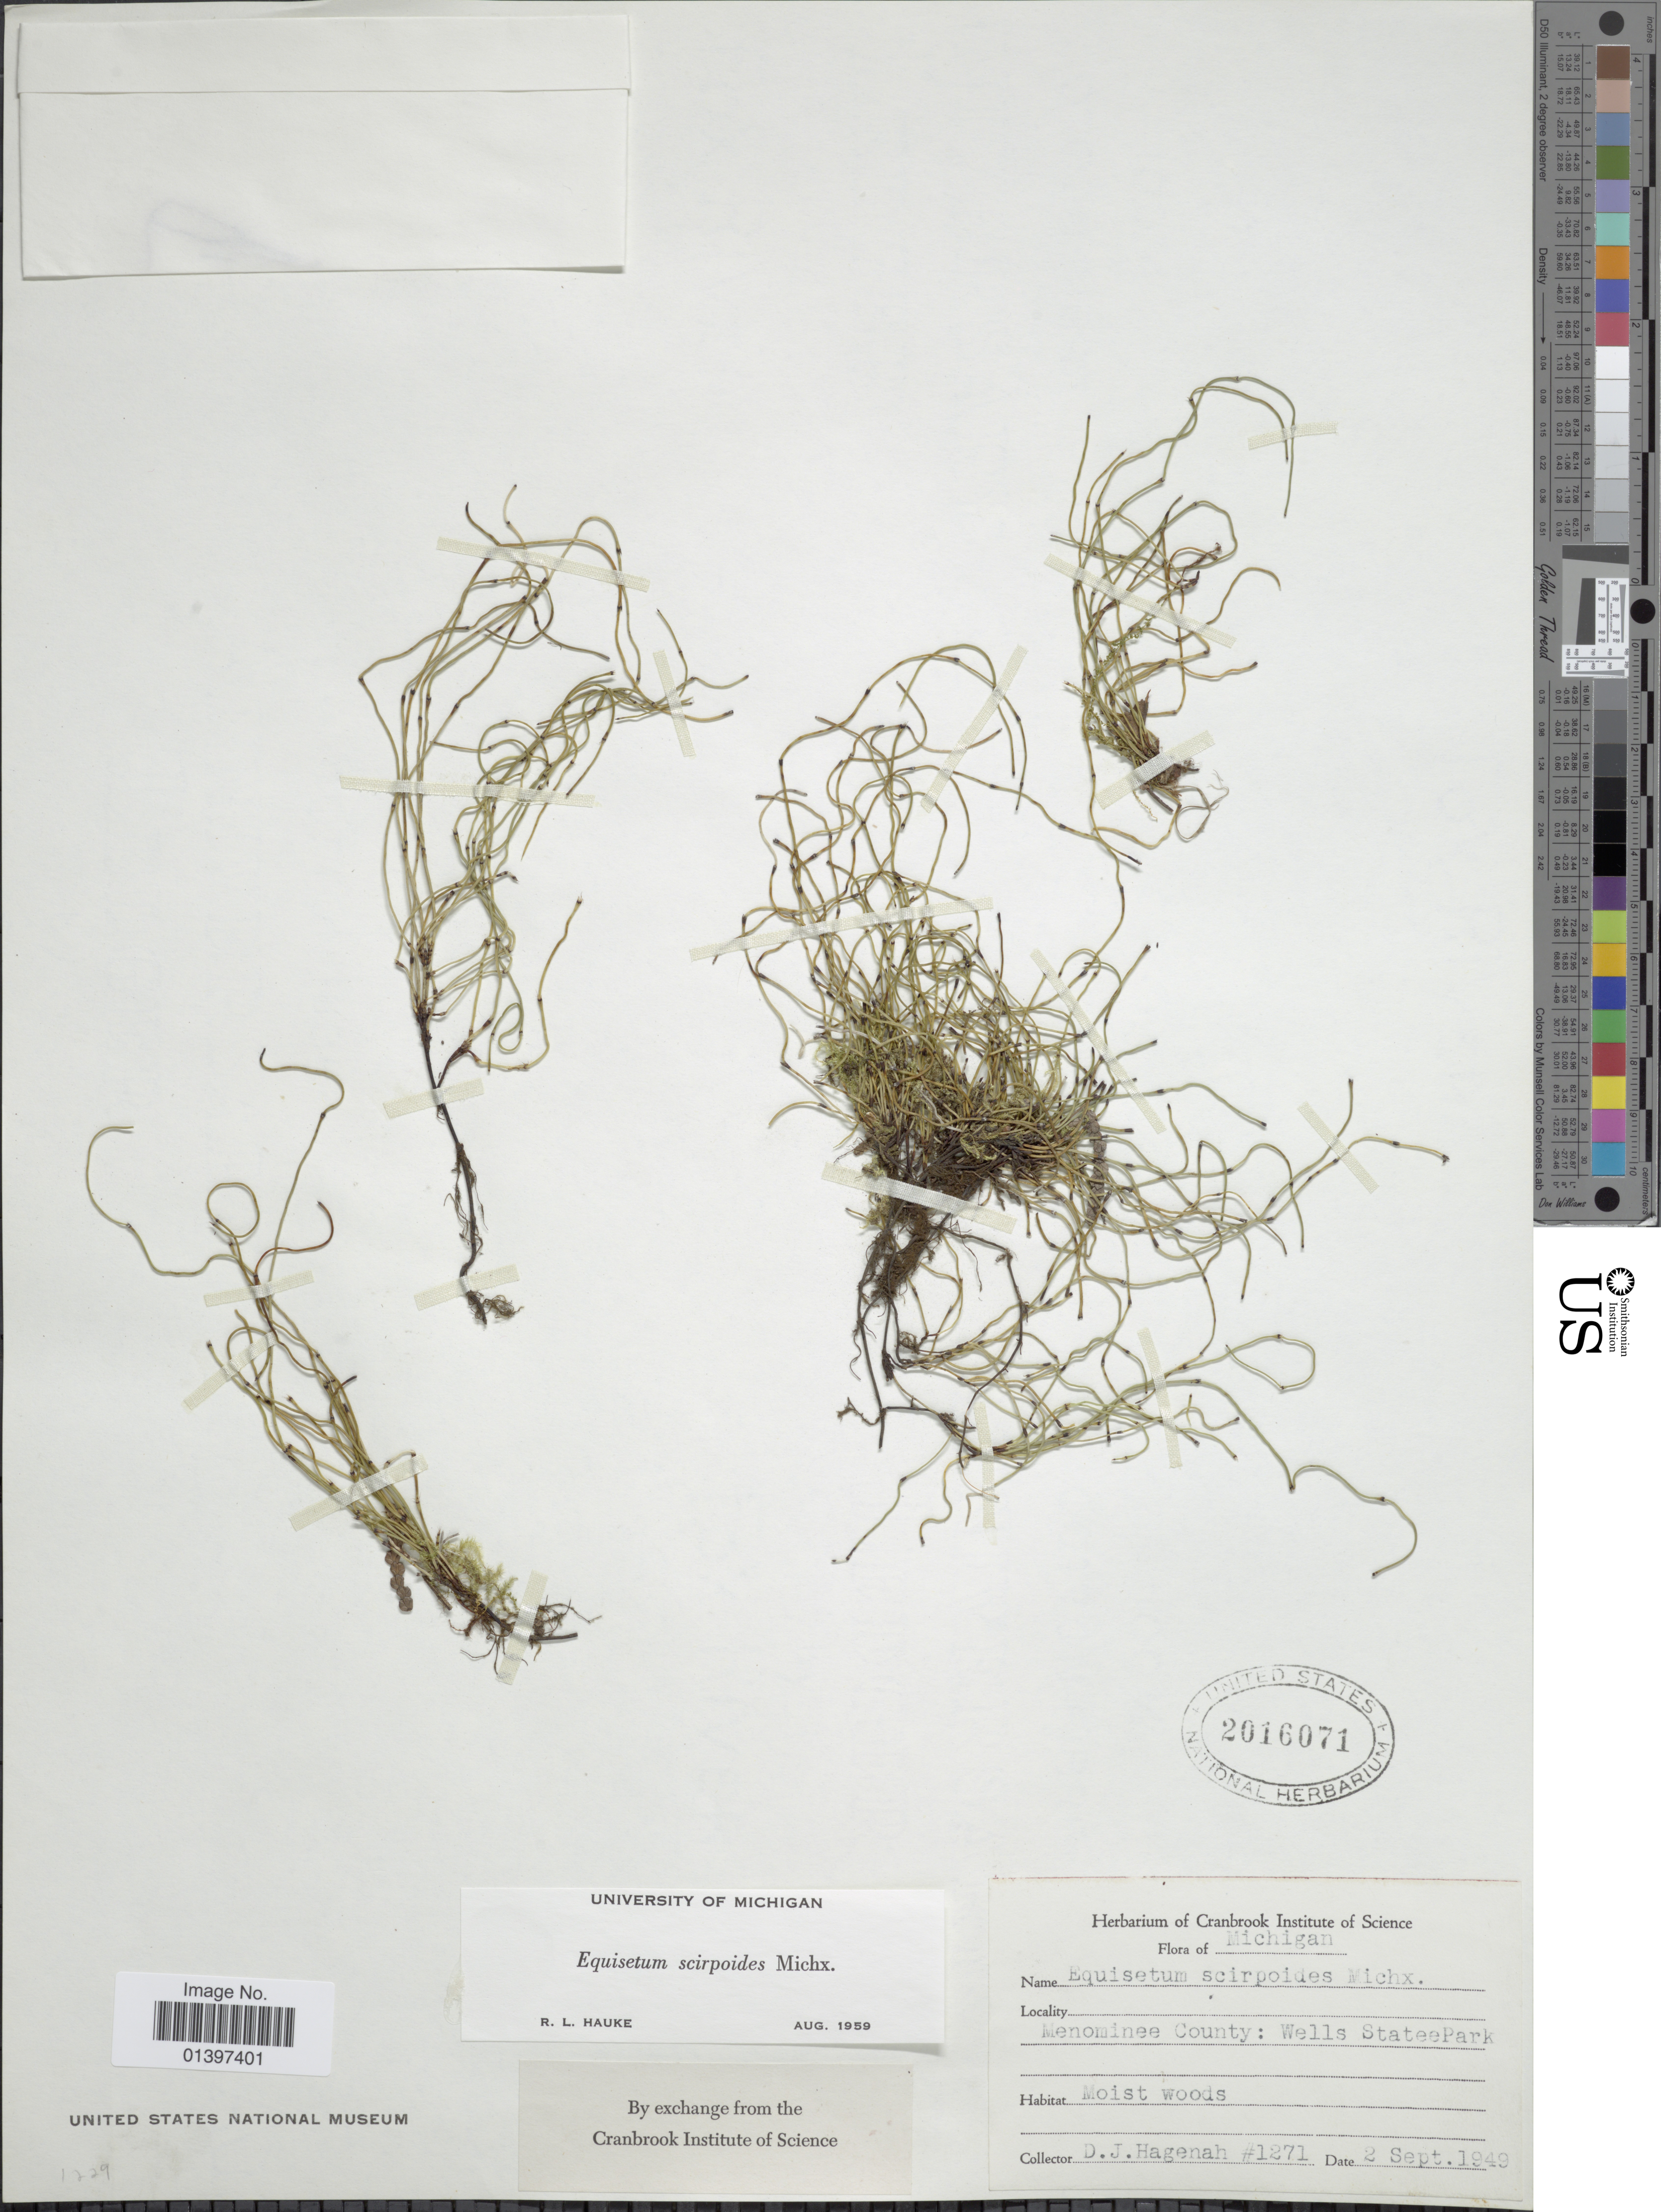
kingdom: Plantae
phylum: Tracheophyta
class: Polypodiopsida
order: Equisetales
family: Equisetaceae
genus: Equisetum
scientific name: Equisetum scirpoides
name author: Michx.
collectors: D. Hagenah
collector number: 1271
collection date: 1949-09-02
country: United States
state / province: Michigan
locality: Menominee County: Wells StatePark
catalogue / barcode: US 2016071